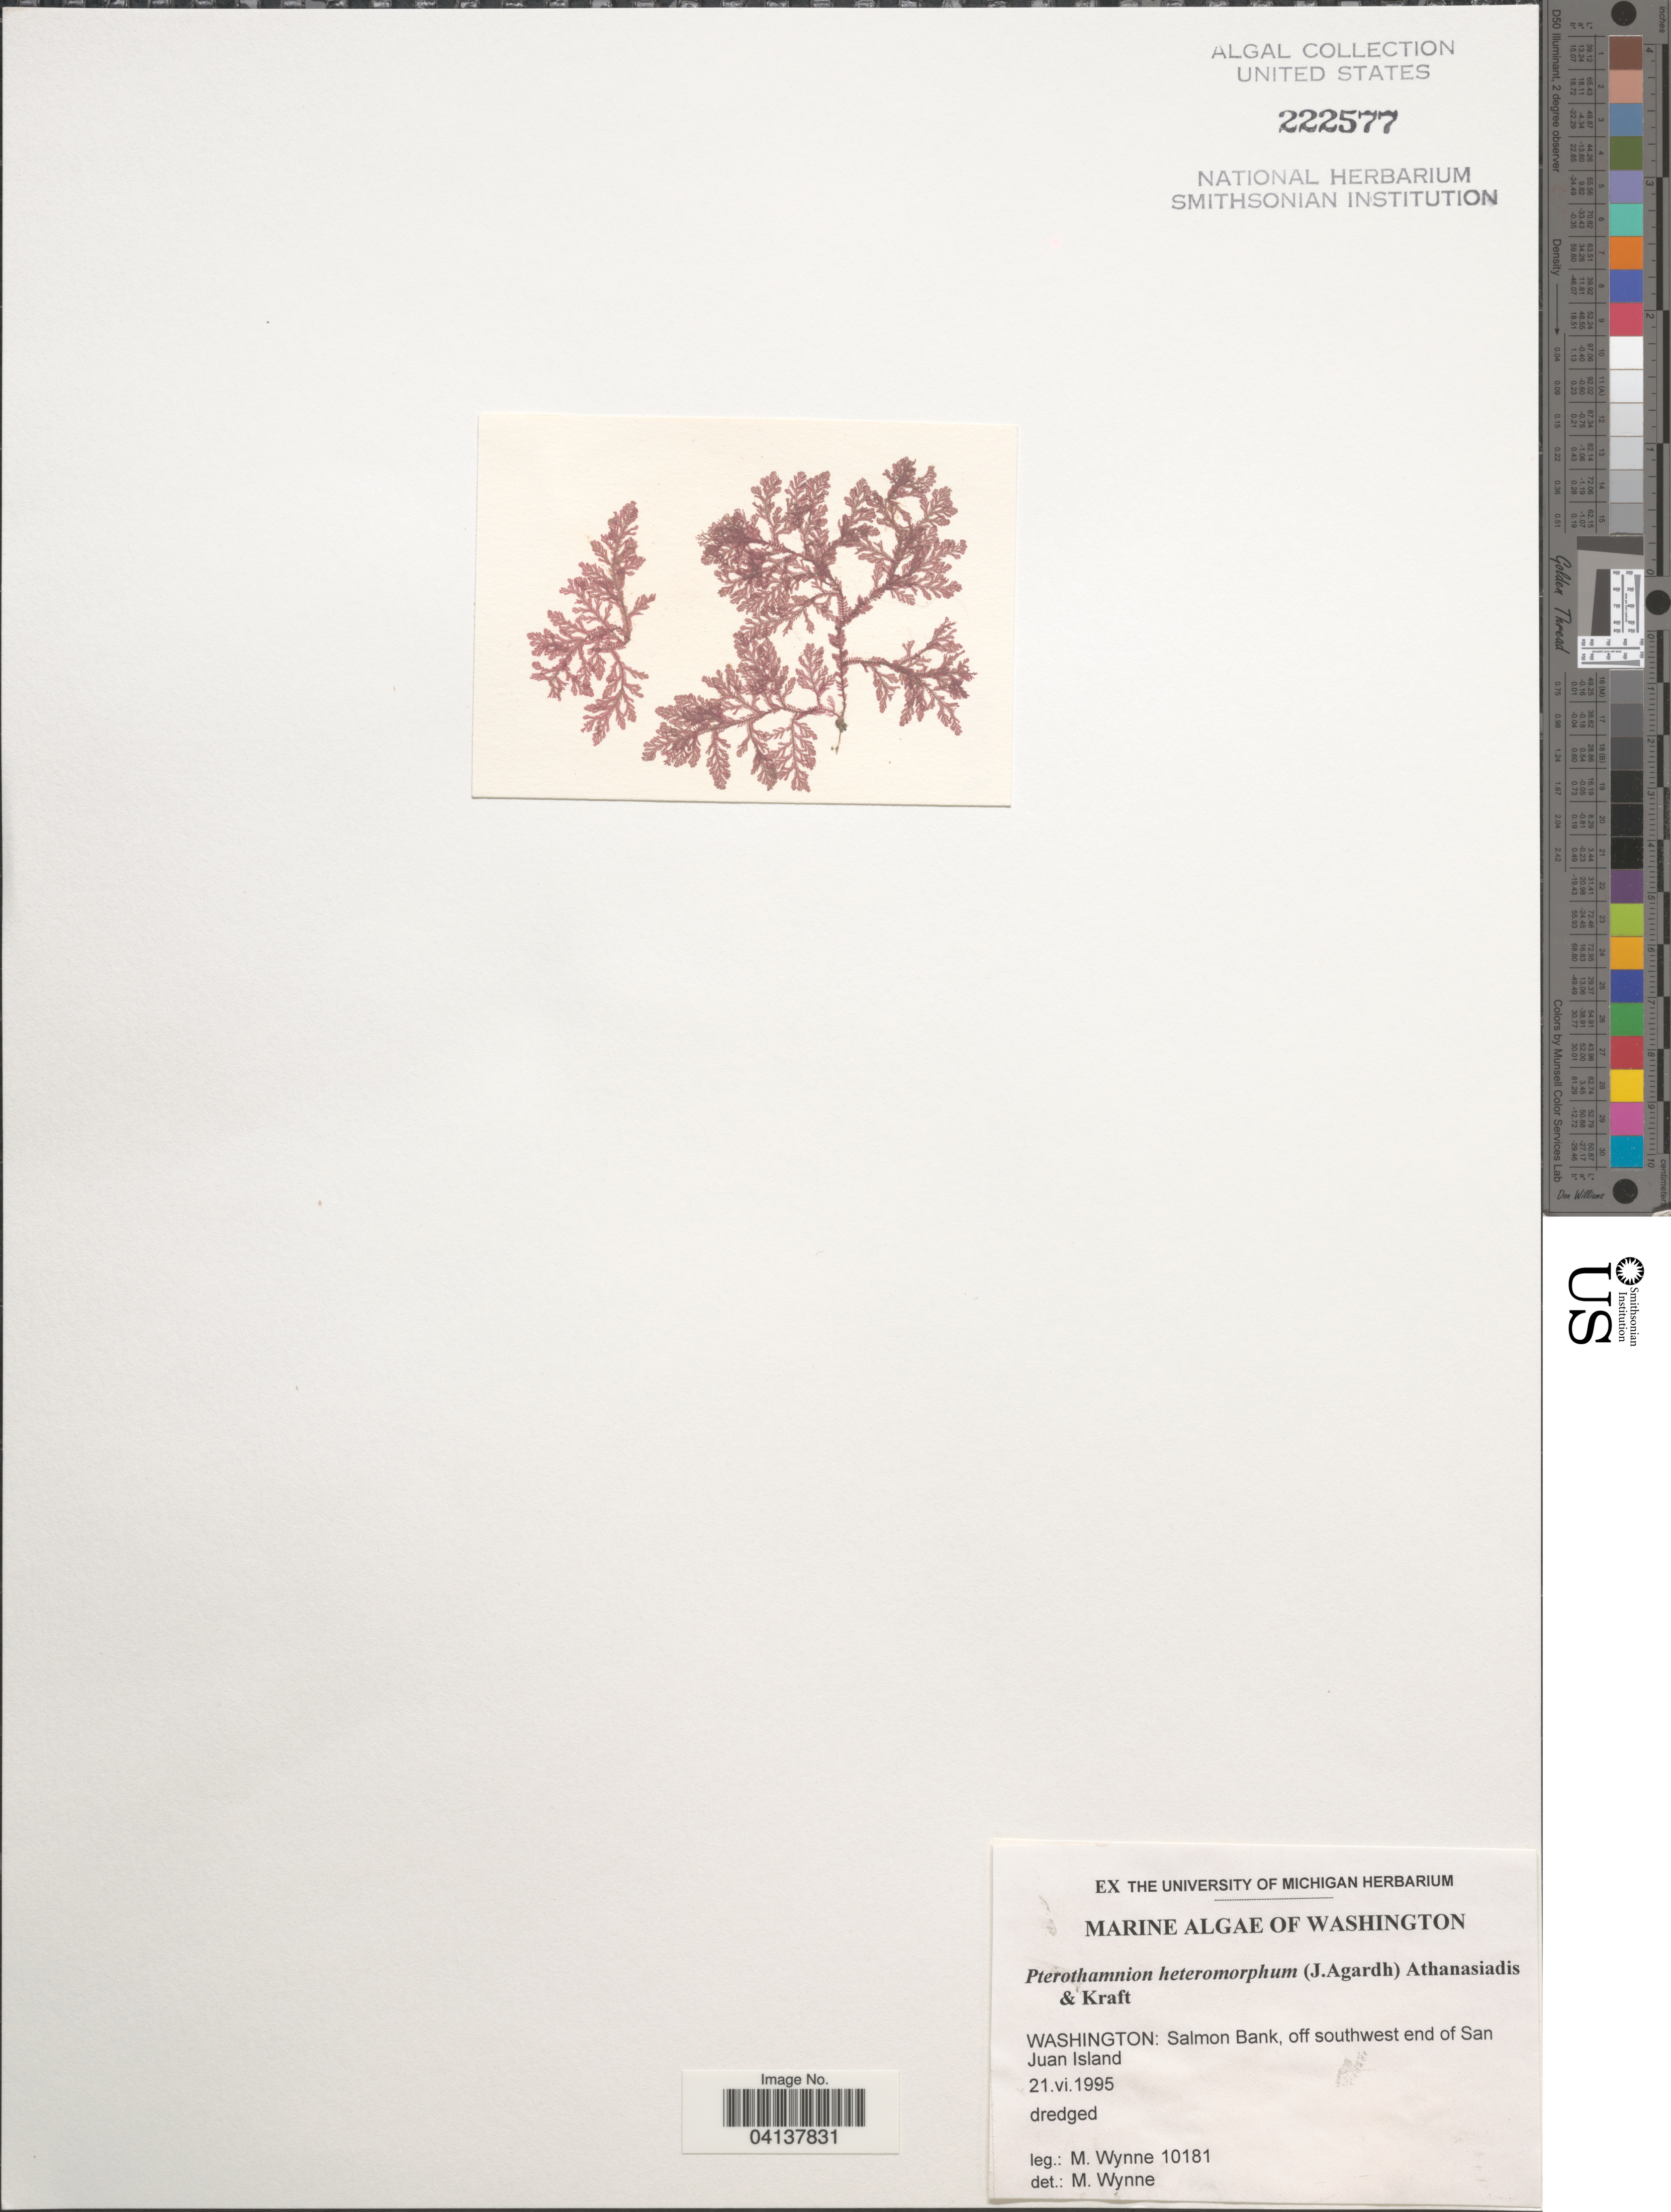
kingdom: Plantae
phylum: Rhodophyta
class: Florideophyceae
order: Ceramiales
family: Ceramiaceae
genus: Pterothamnion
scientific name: Pterothamnion heteromorphum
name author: (J. Agardh) A. Athanasiadis & G.T.Kraft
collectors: M.J. Wynne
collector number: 10181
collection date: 1995-06-21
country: United States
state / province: Washington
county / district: San Juan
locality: Salmon Bank, off southwest end of San Juan Island.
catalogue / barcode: US 222577